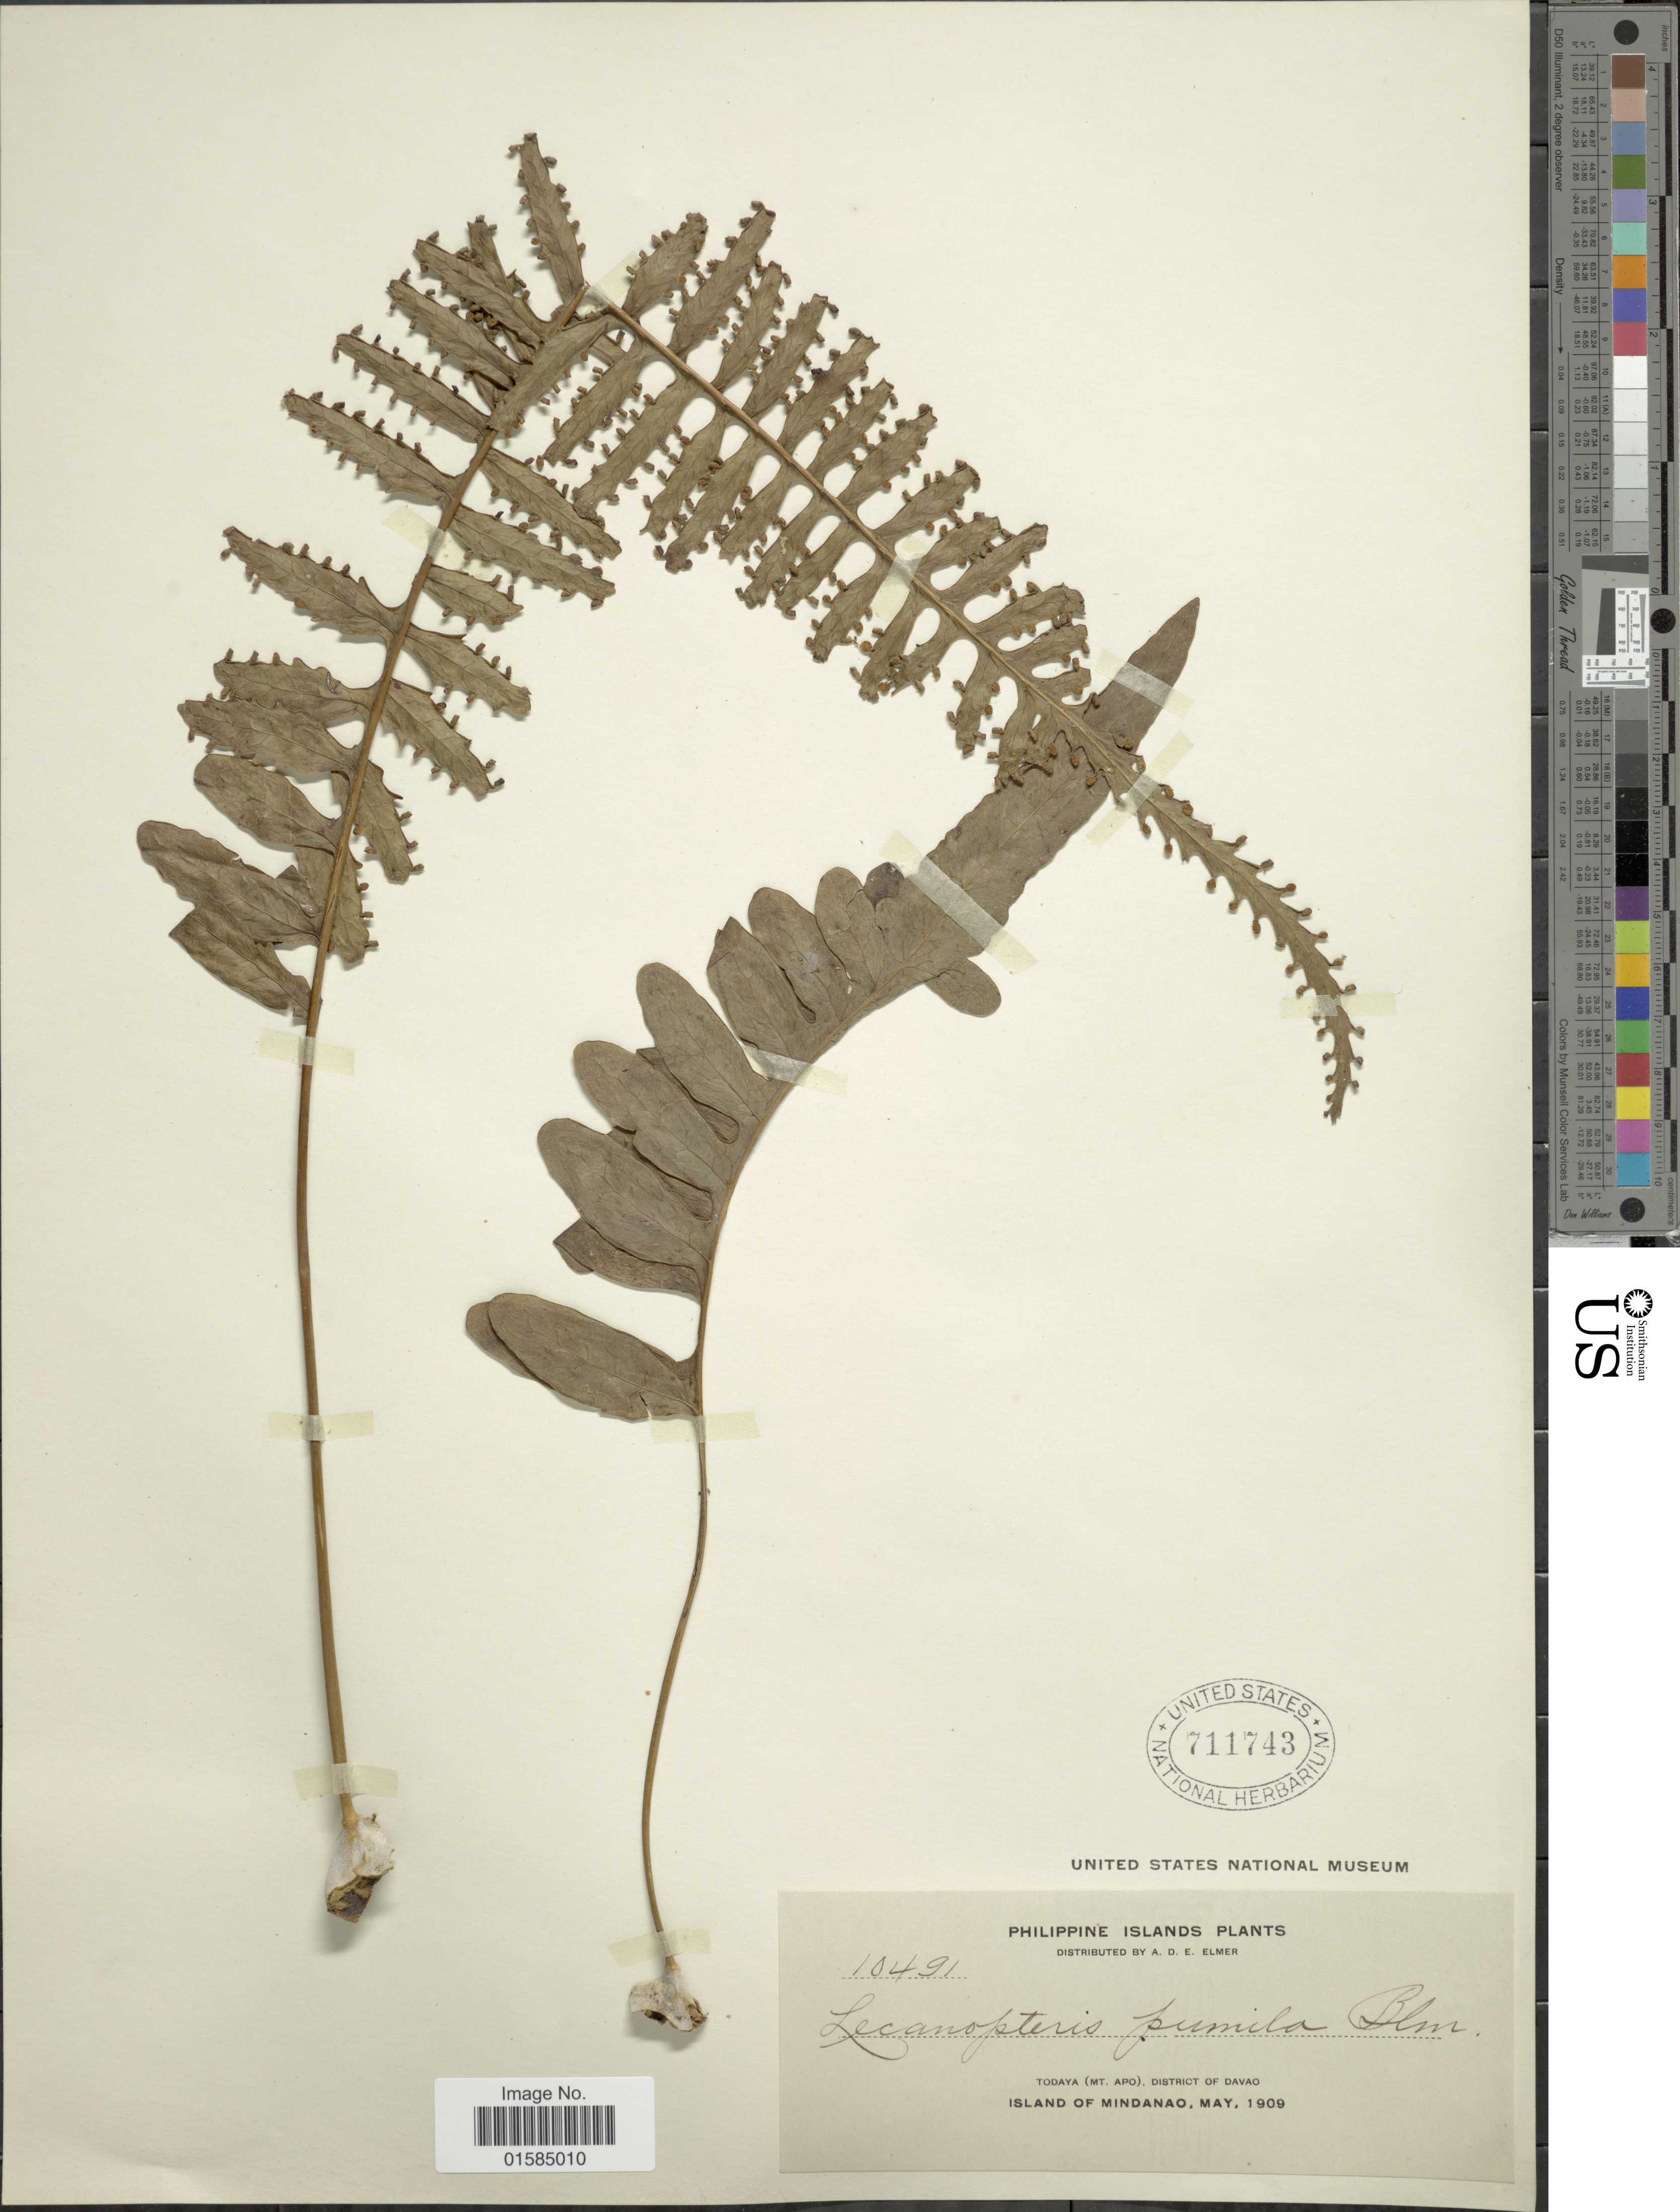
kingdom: Plantae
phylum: Tracheophyta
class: Polypodiopsida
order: Polypodiales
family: Polypodiaceae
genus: Lecanopteris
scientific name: Lecanopteris pumila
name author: Blume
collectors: A. D. E. Elmer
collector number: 10491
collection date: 1909-05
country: Philippines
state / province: Davao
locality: Philippine Islands, Todaya (Mt. Apo) District of Davao, Island of Mindanao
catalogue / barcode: US 711743